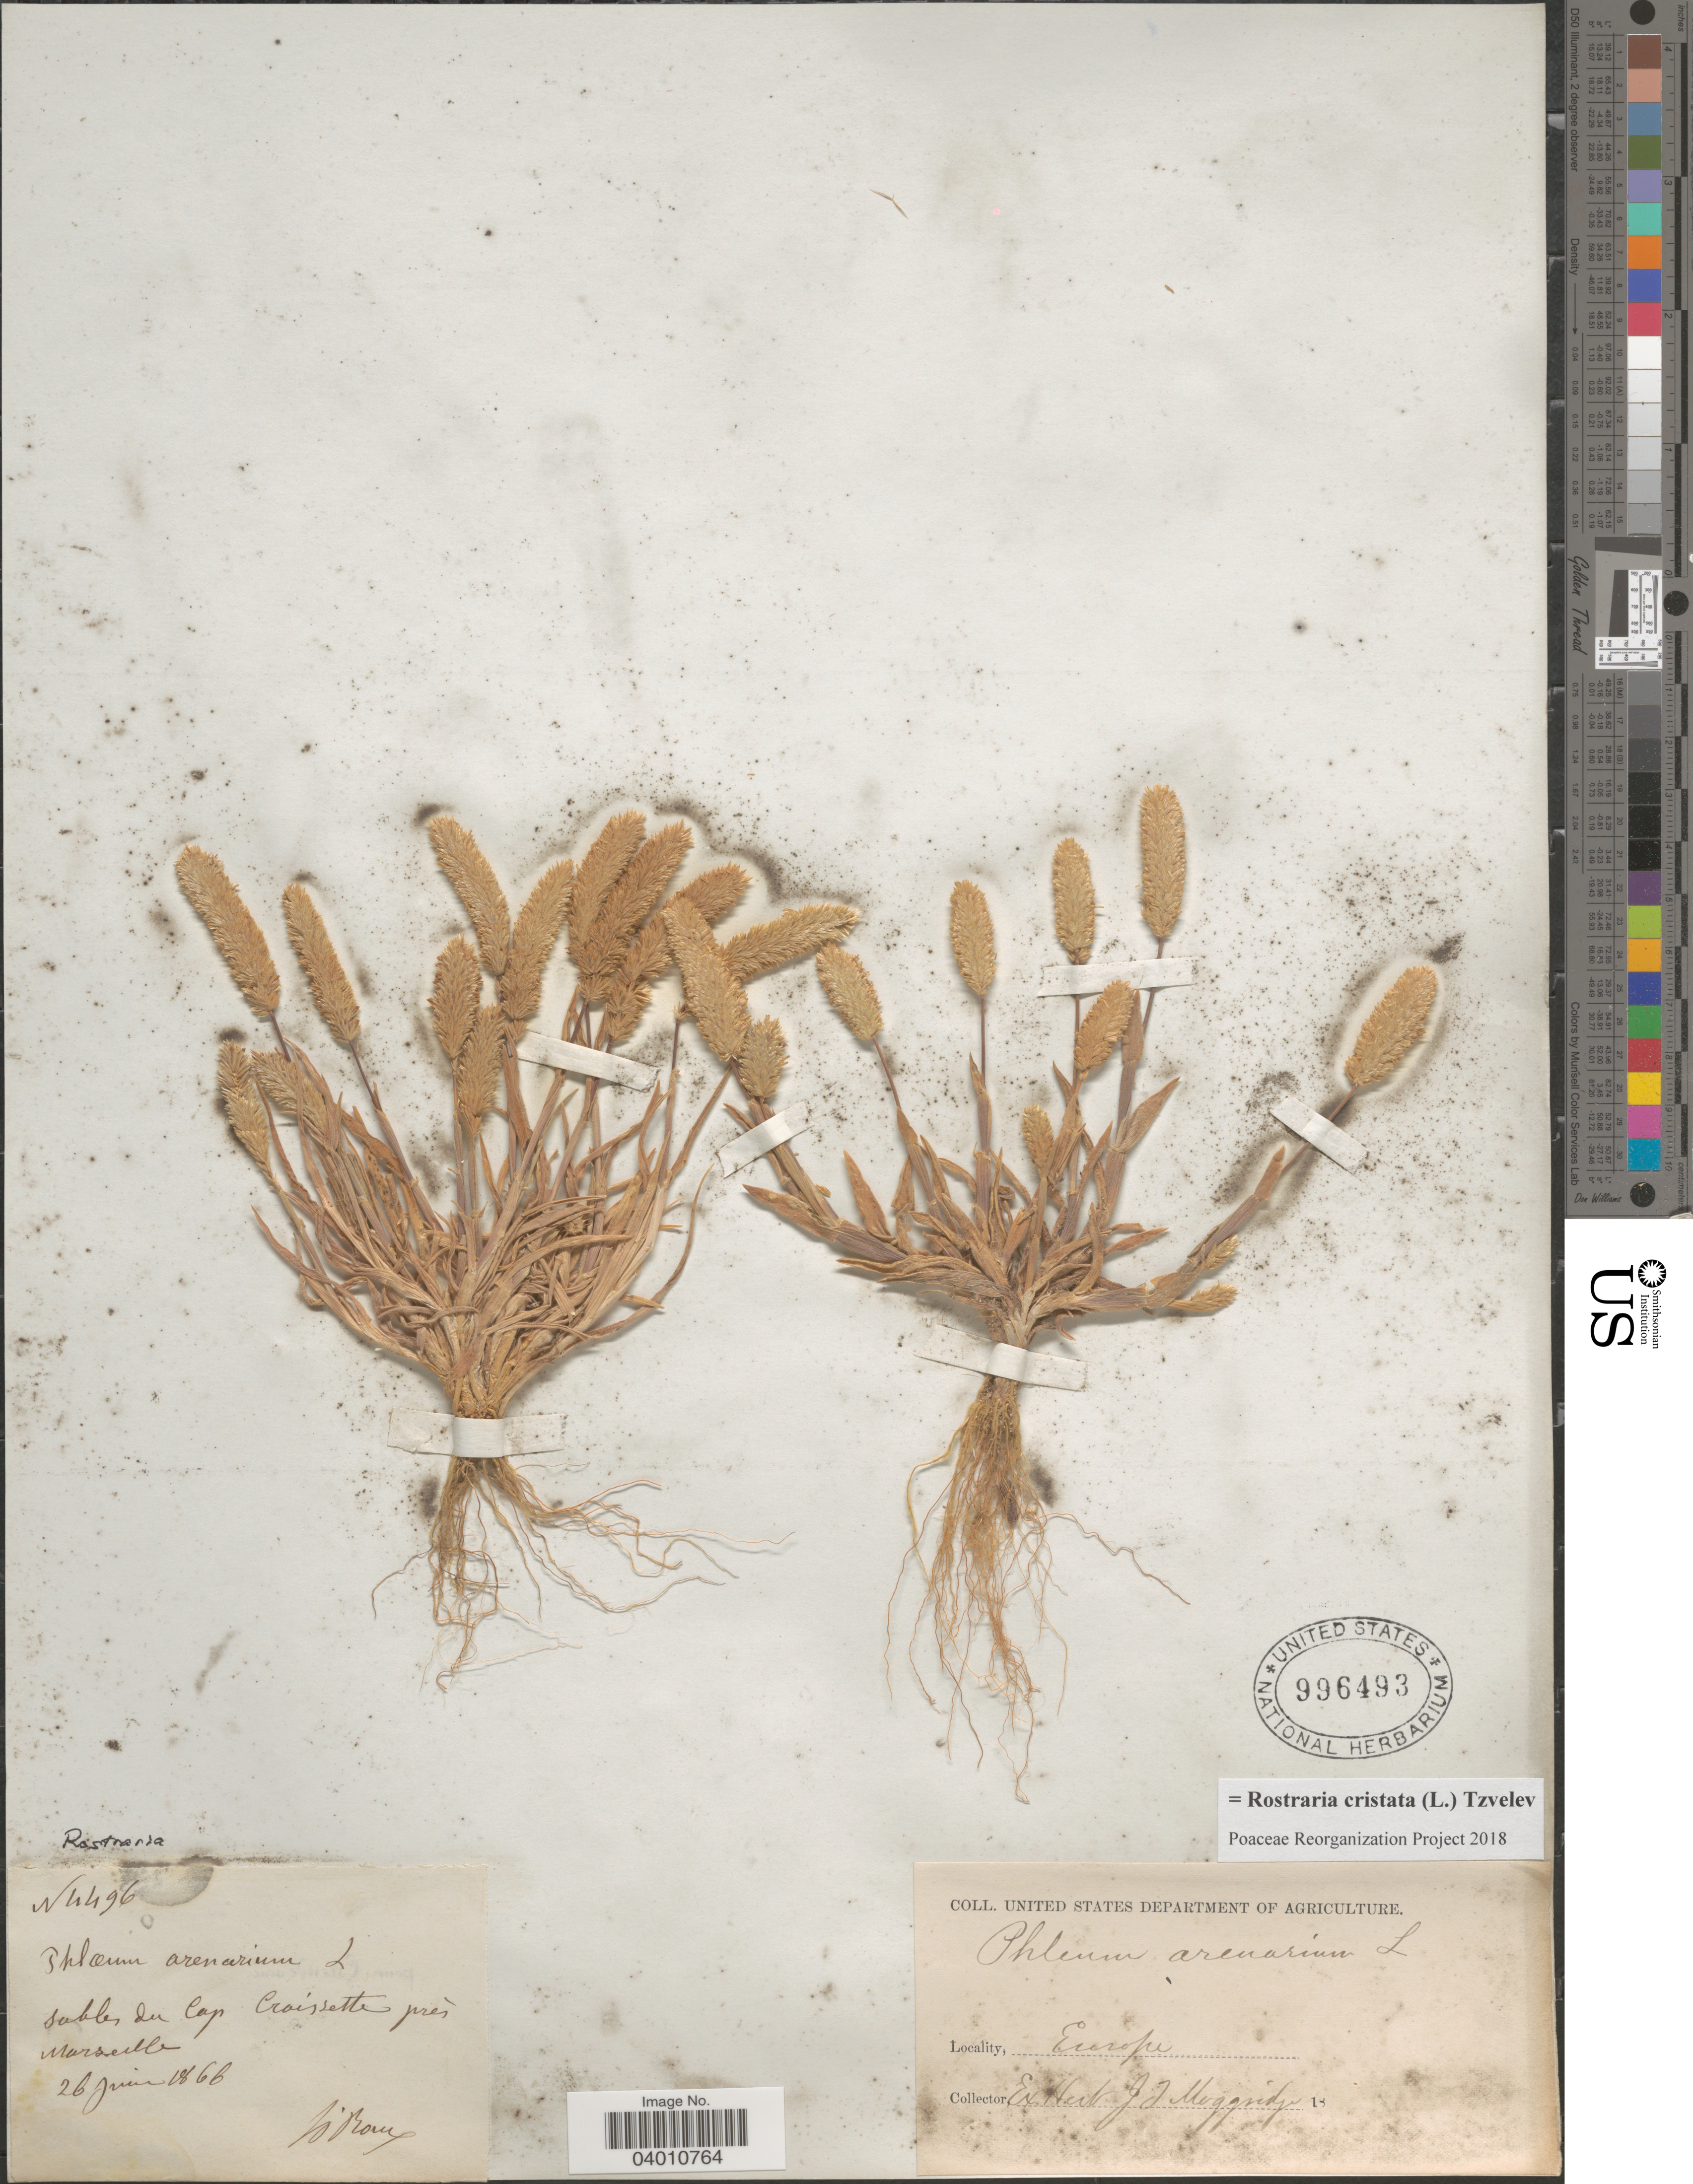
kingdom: Plantae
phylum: Tracheophyta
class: Liliopsida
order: Poales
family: Poaceae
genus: Rostraria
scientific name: Rostraria cristata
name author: (L.) Tzvelev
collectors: H. Boux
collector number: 4496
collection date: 1868-06-26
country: France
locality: Sables In Cap Croissette prés Marseille. Europe.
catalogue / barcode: US 996493